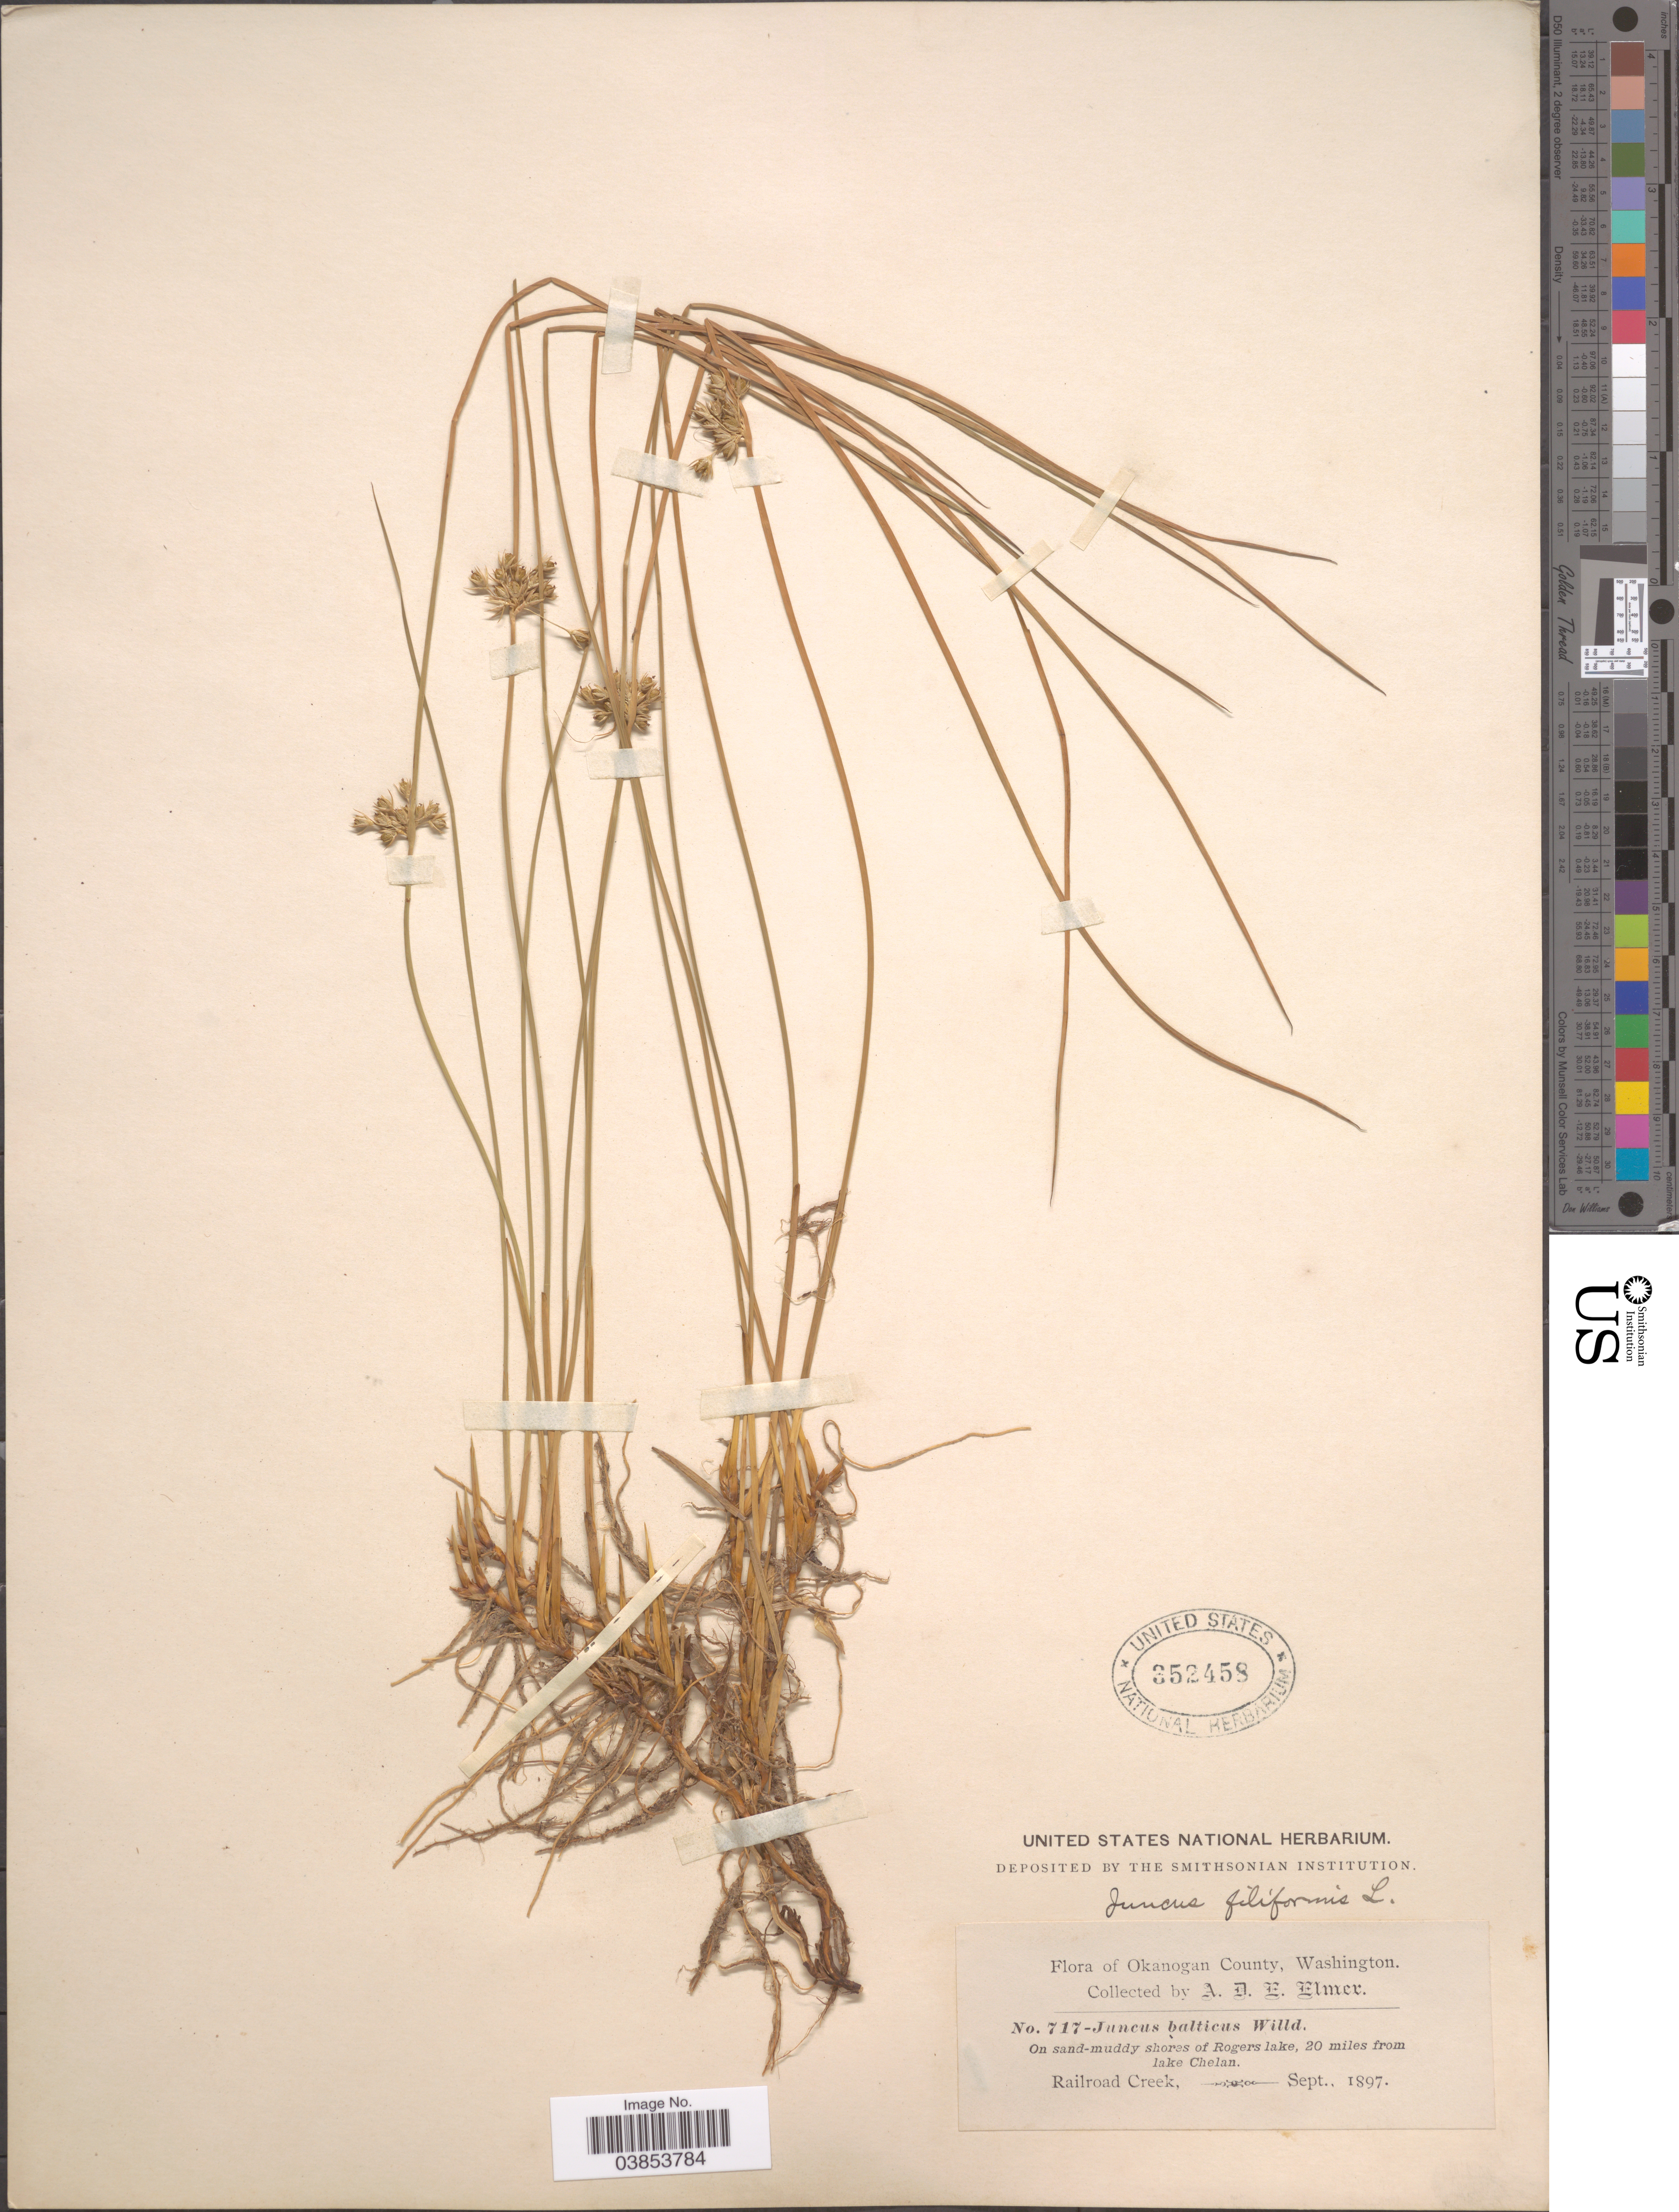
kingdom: Plantae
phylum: Tracheophyta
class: Liliopsida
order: Poales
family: Juncaceae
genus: Juncus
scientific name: Juncus filiformis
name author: L.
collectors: A. D. E. Elmer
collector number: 717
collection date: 1897-09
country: United States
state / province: Washington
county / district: Chelan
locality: On sand-muddy shores of Rogers Lake, 20 miles from Lake Chelan.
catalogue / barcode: US 352458